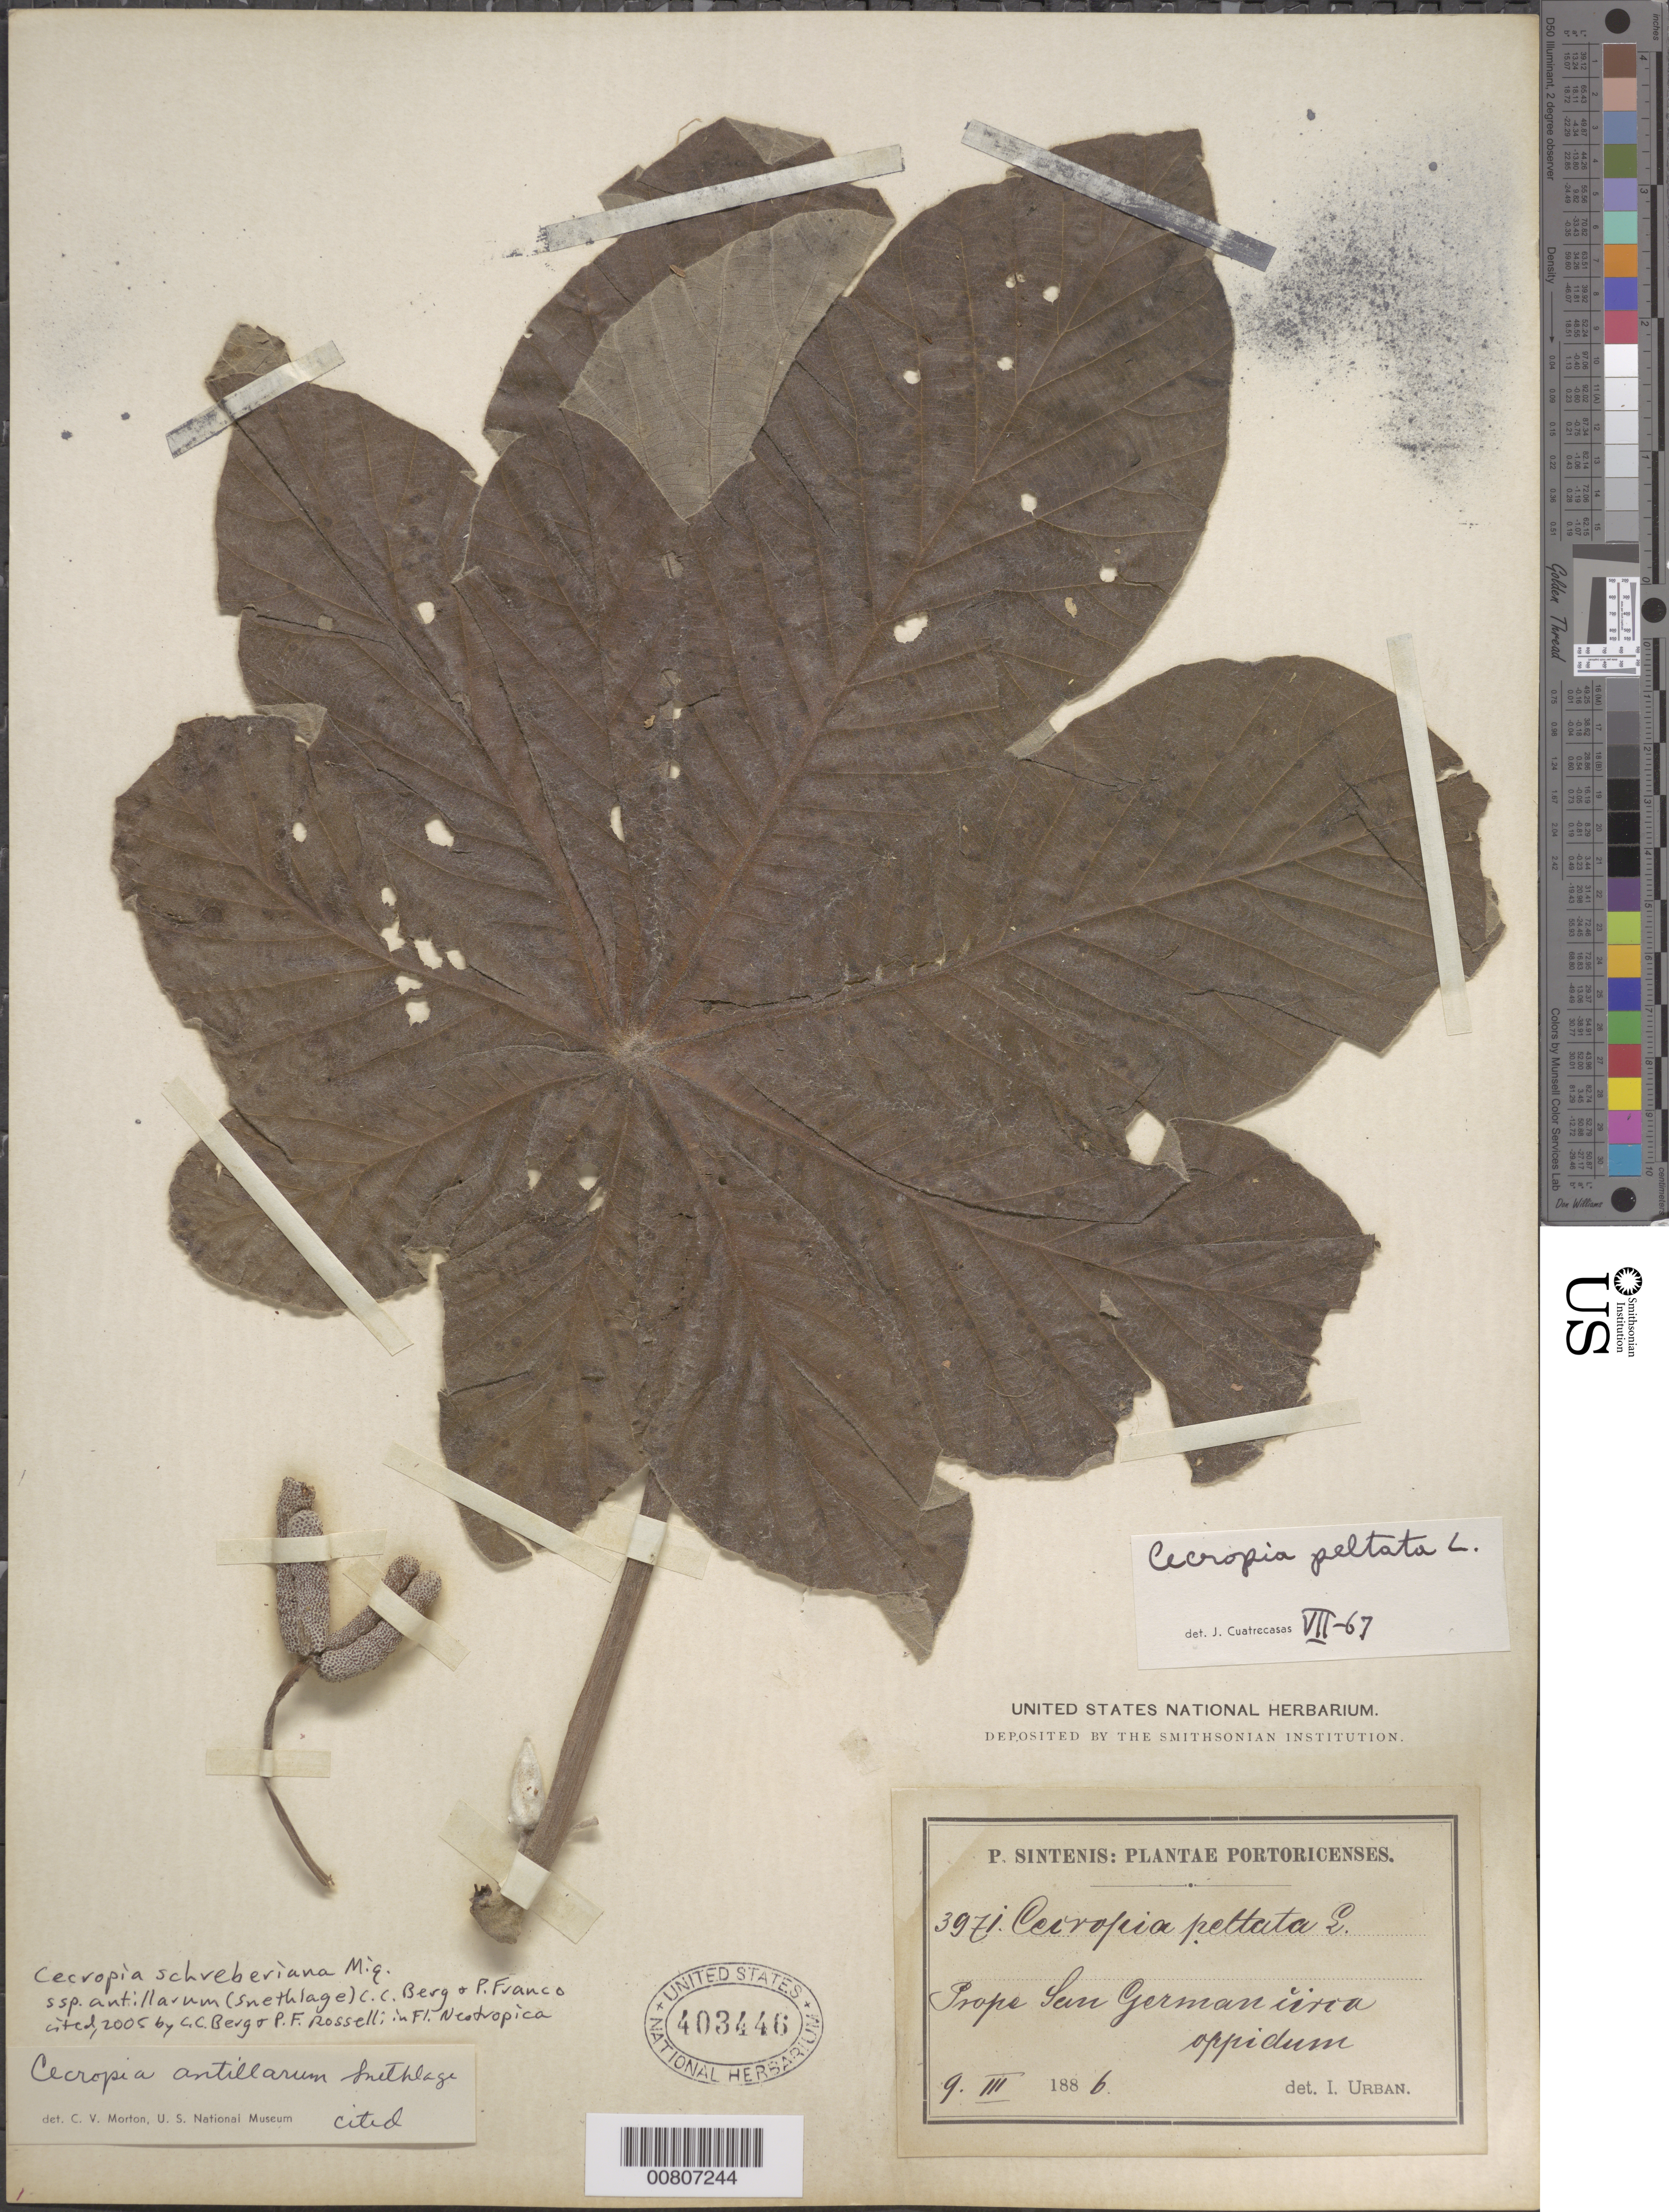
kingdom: Plantae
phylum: Tracheophyta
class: Magnoliopsida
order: Rosales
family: Urticaceae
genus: Cecropia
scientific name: Cecropia schreberiana subsp. antillarum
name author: (Snethl.) C.C. Berg & P. Franco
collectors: P. Sintenis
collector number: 3971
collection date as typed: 09 Mar 1886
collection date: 1886-03-09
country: Puerto Rico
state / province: San Germán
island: Puerto Rico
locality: San German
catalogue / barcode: US 403446